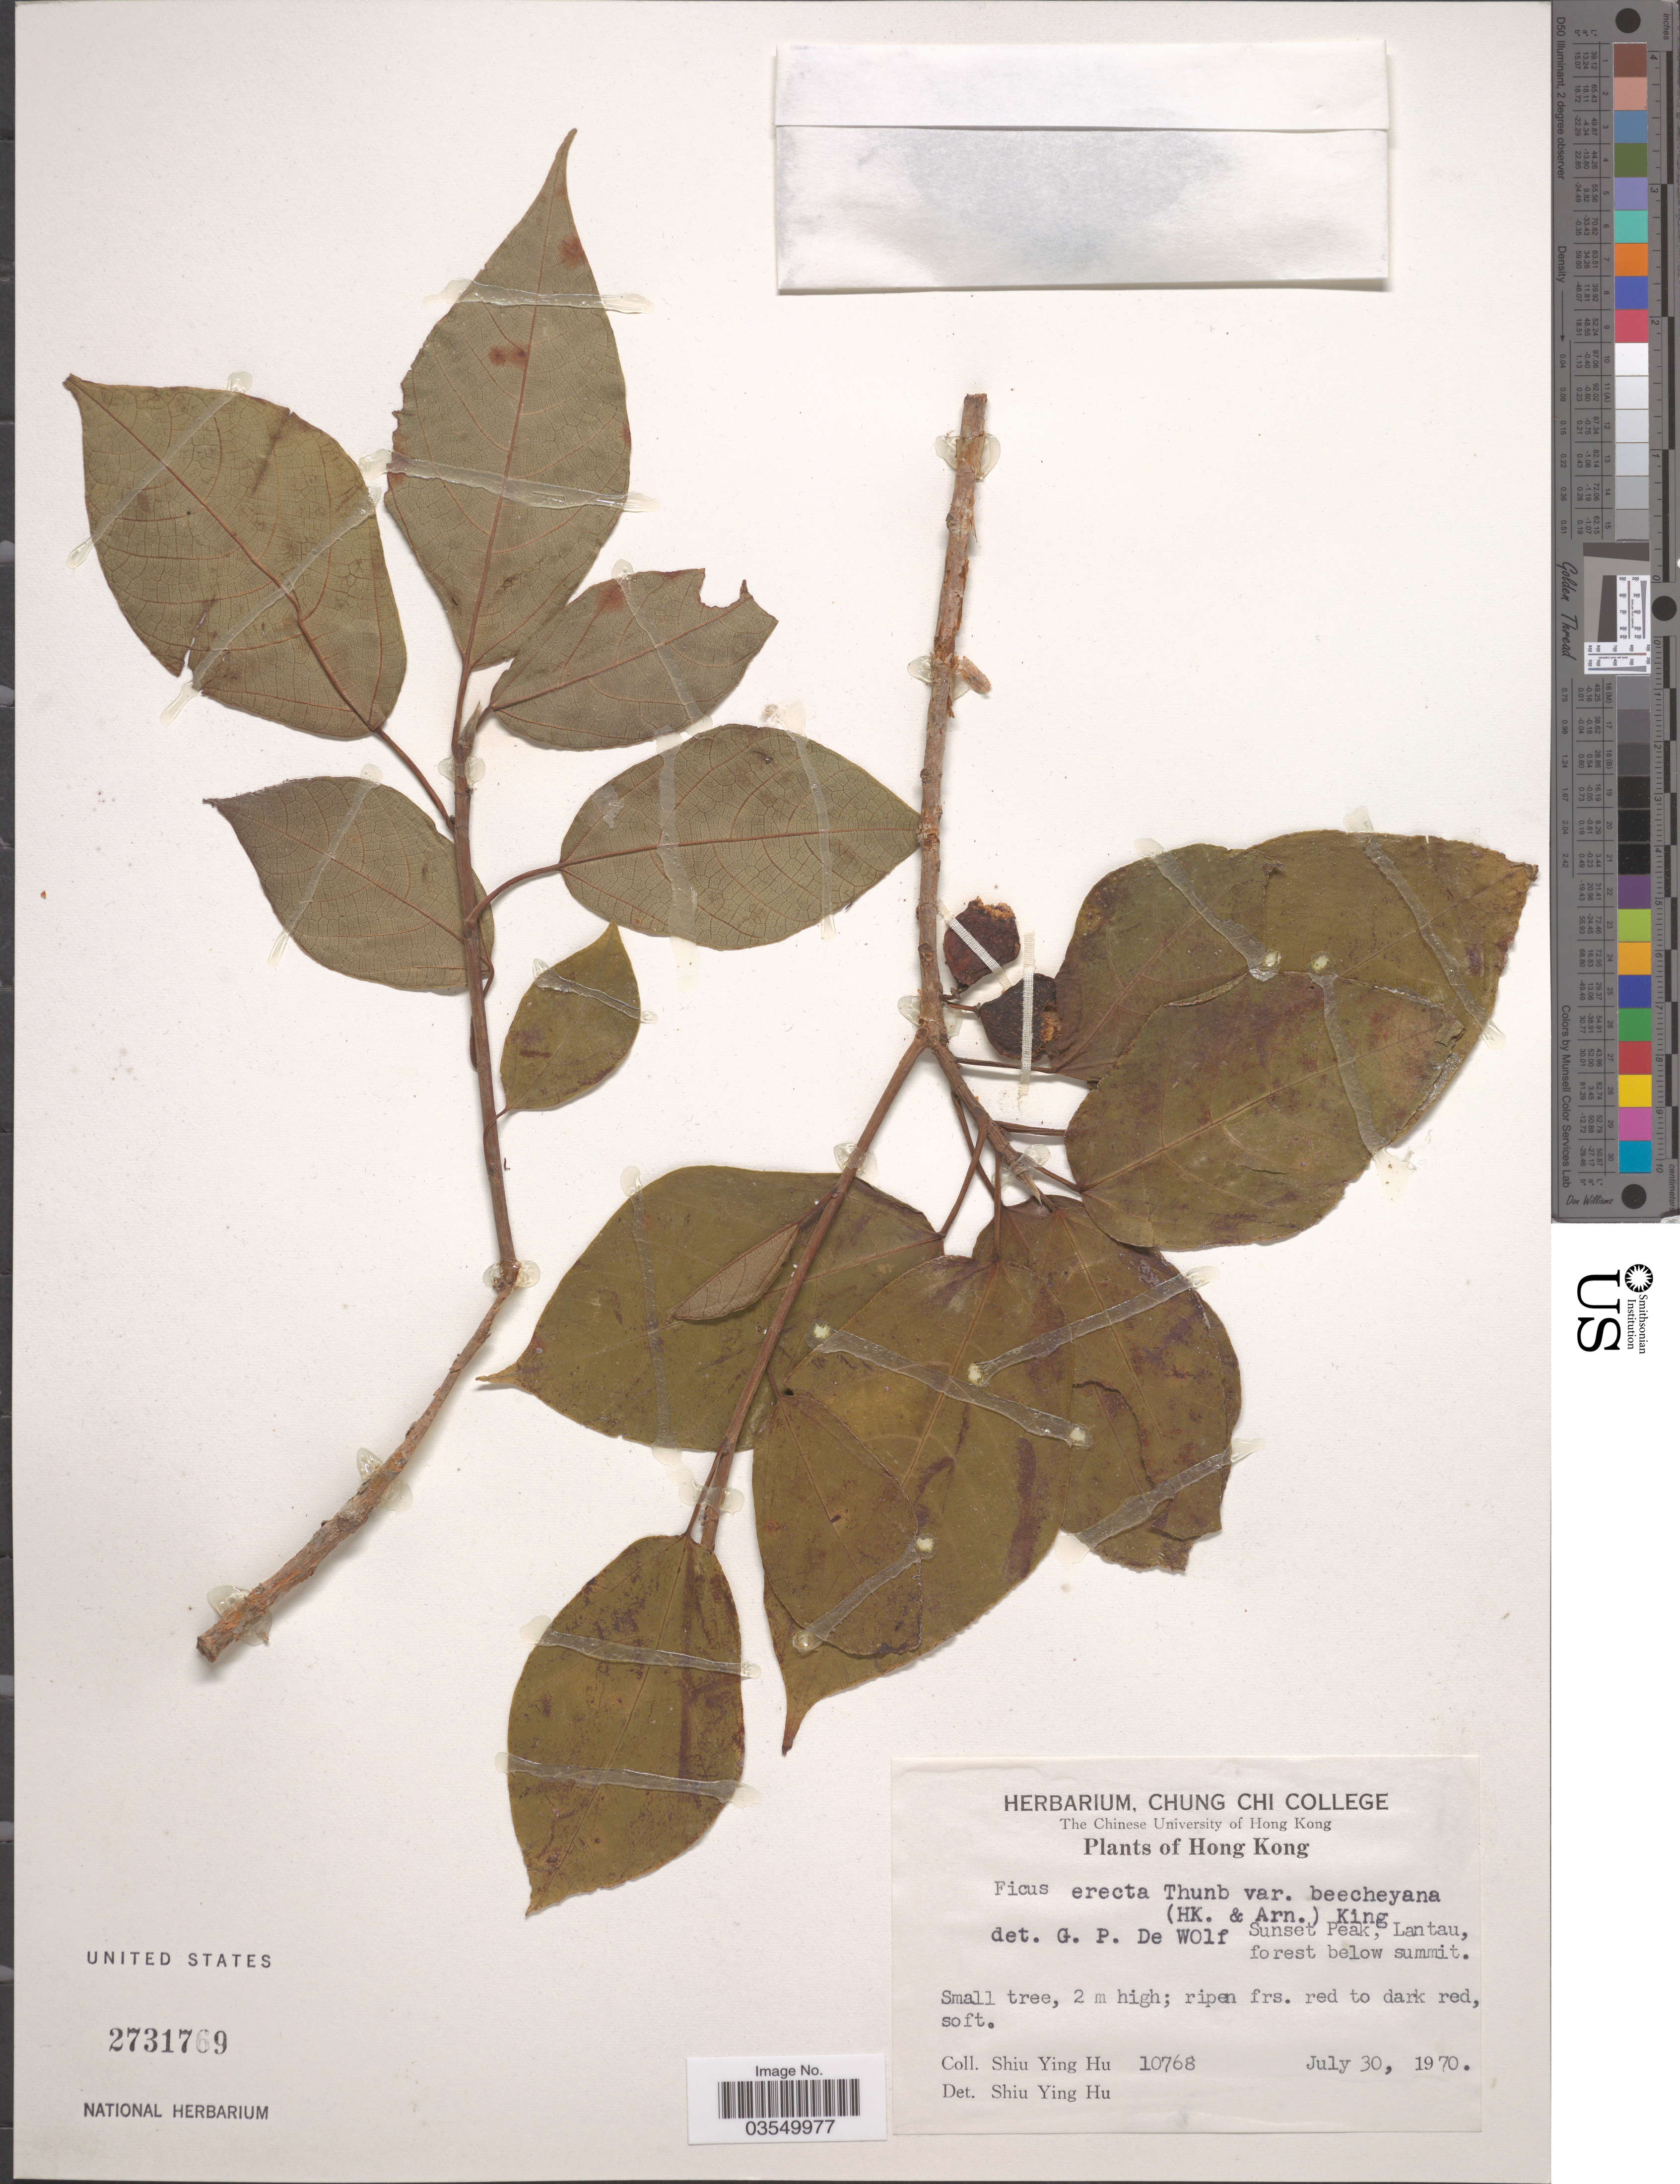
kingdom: Plantae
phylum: Tracheophyta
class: Magnoliopsida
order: Rosales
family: Moraceae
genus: Ficus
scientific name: Ficus erecta var. beecheyana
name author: (Hook. & Arn.) King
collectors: S. Y. Hu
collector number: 10768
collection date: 1970-07-30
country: China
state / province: Hong Kong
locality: Sunset Peak, Lantau, forest below summit.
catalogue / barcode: US 2731769